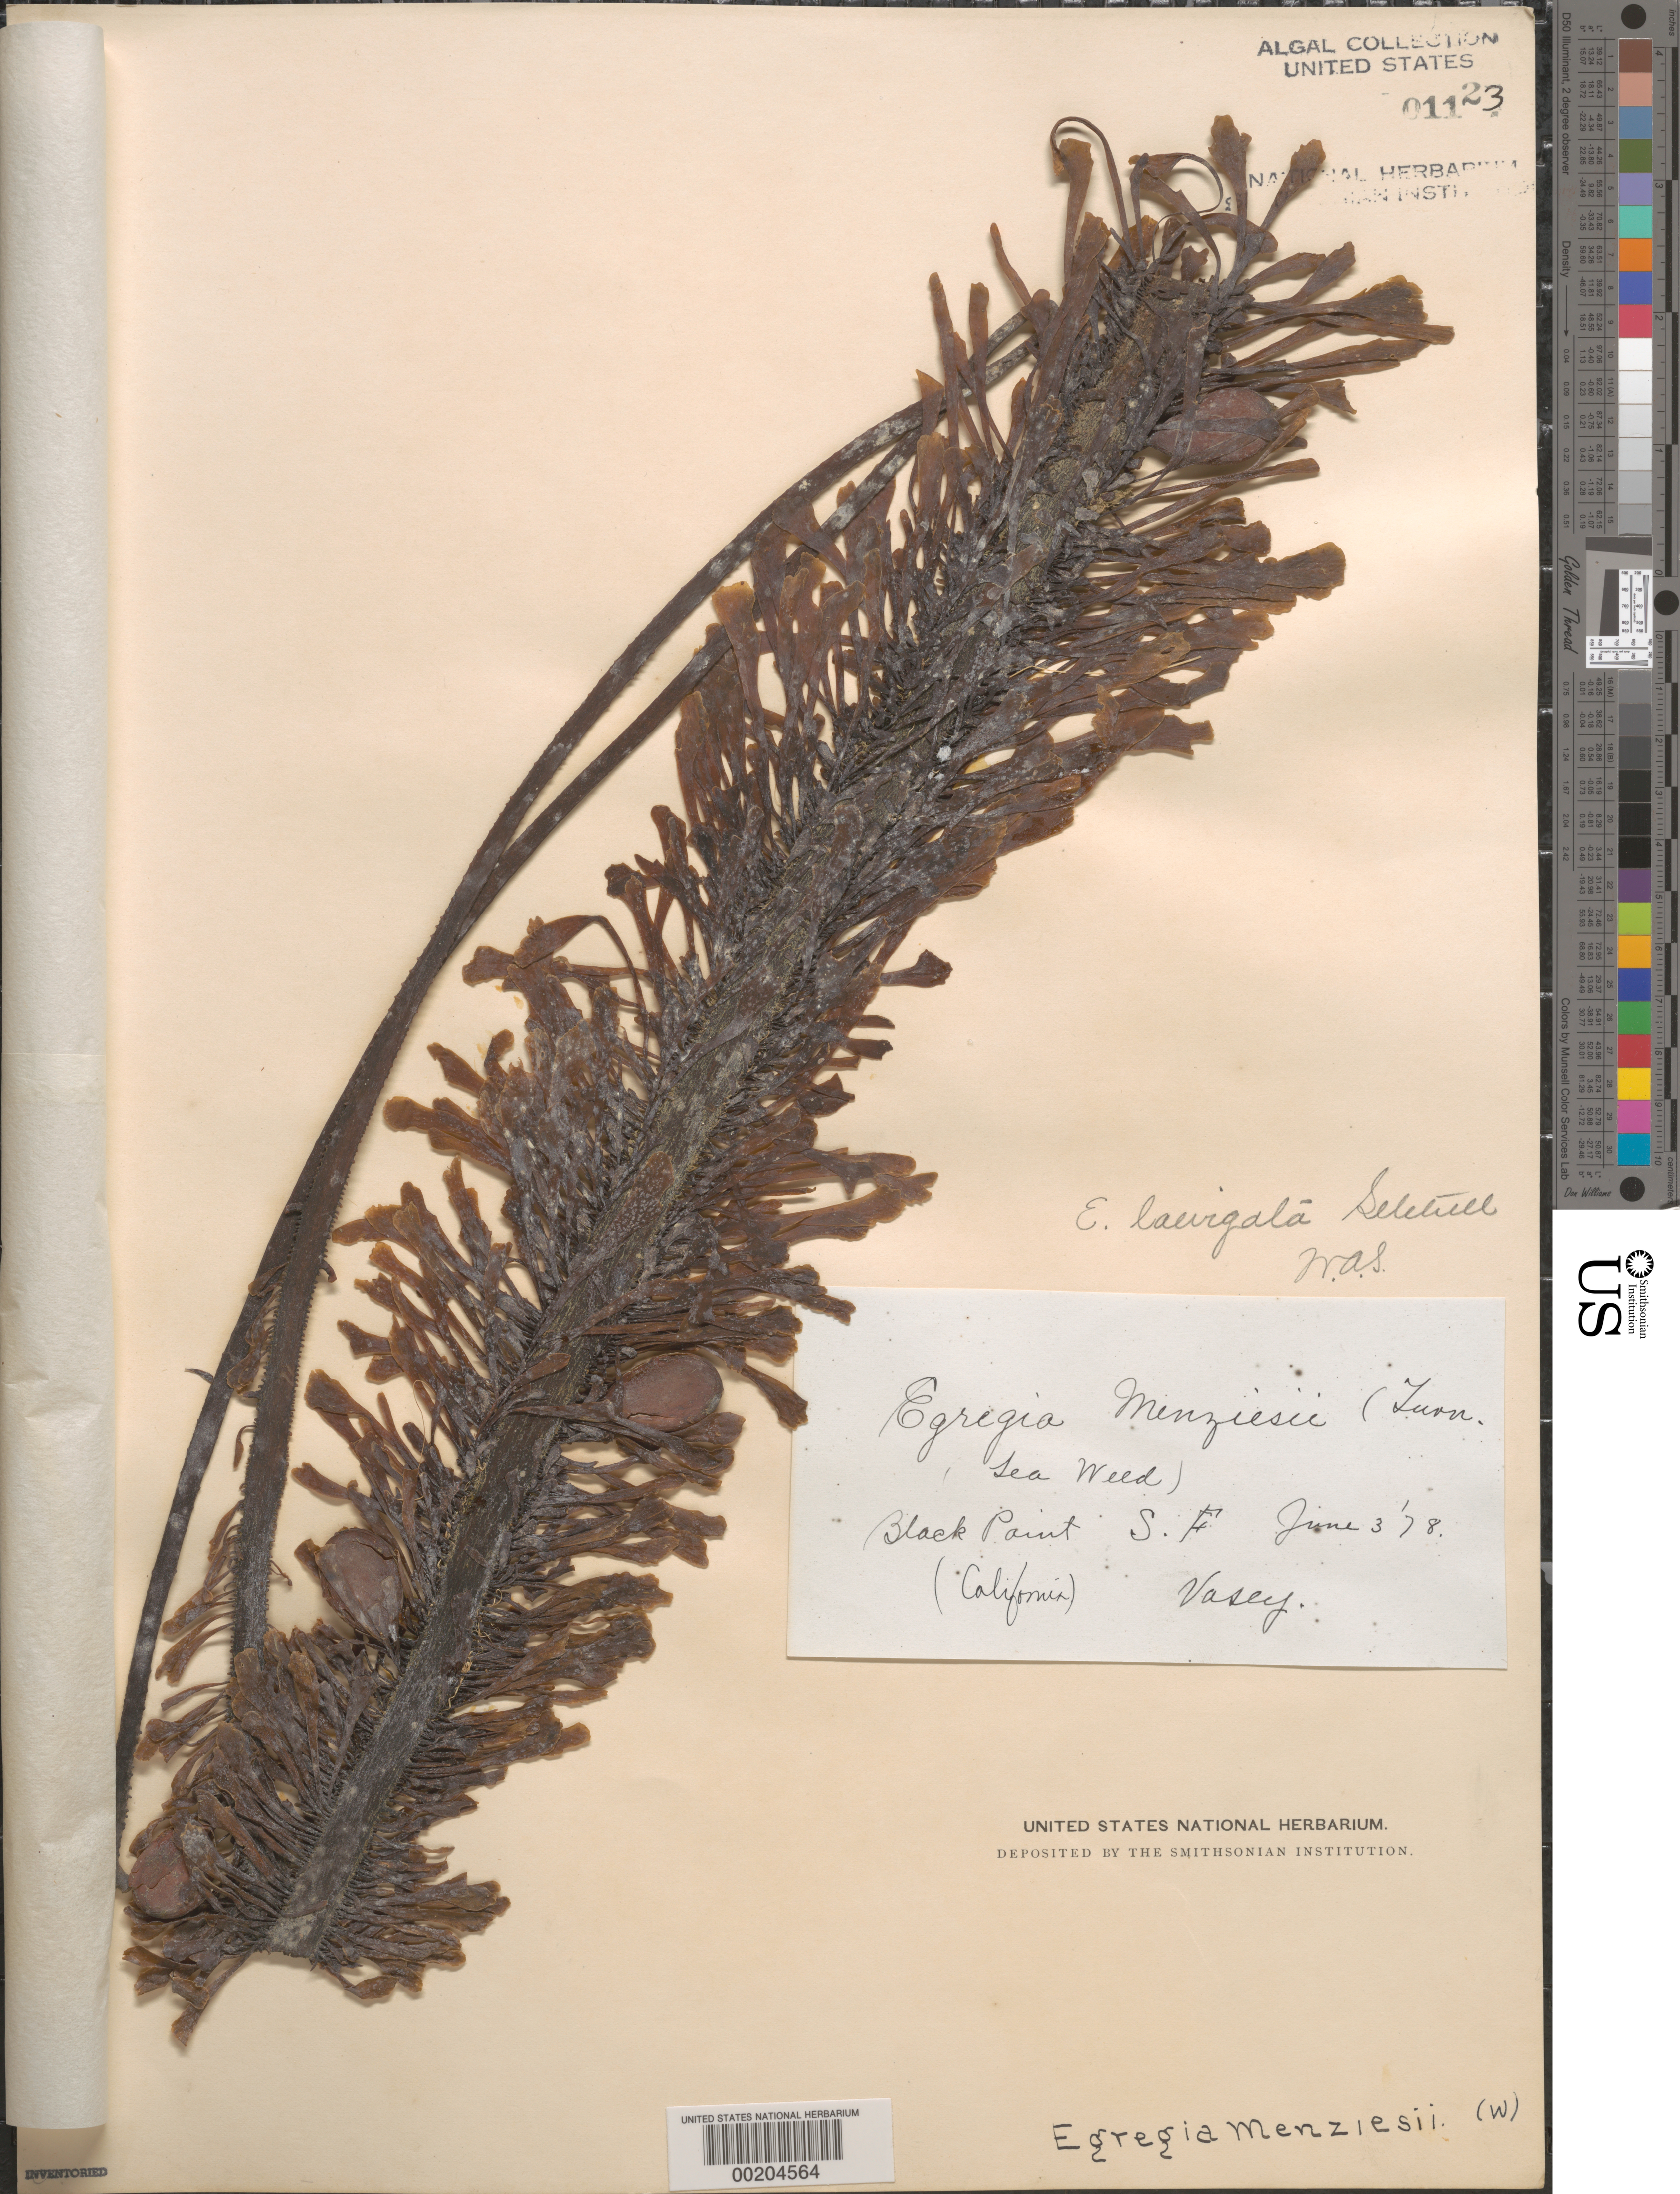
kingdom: Chromista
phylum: Ochrophyta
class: Phaeophyceae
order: Laminariales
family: Lessoniaceae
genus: Egregia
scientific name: Egregia menziesii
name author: (Turner) Aresch.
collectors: F. N. Vasey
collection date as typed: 03 Jun 1878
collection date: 1878-06-03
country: United States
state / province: California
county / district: San Francisco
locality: San Francisco, Black Point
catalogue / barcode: US 1123